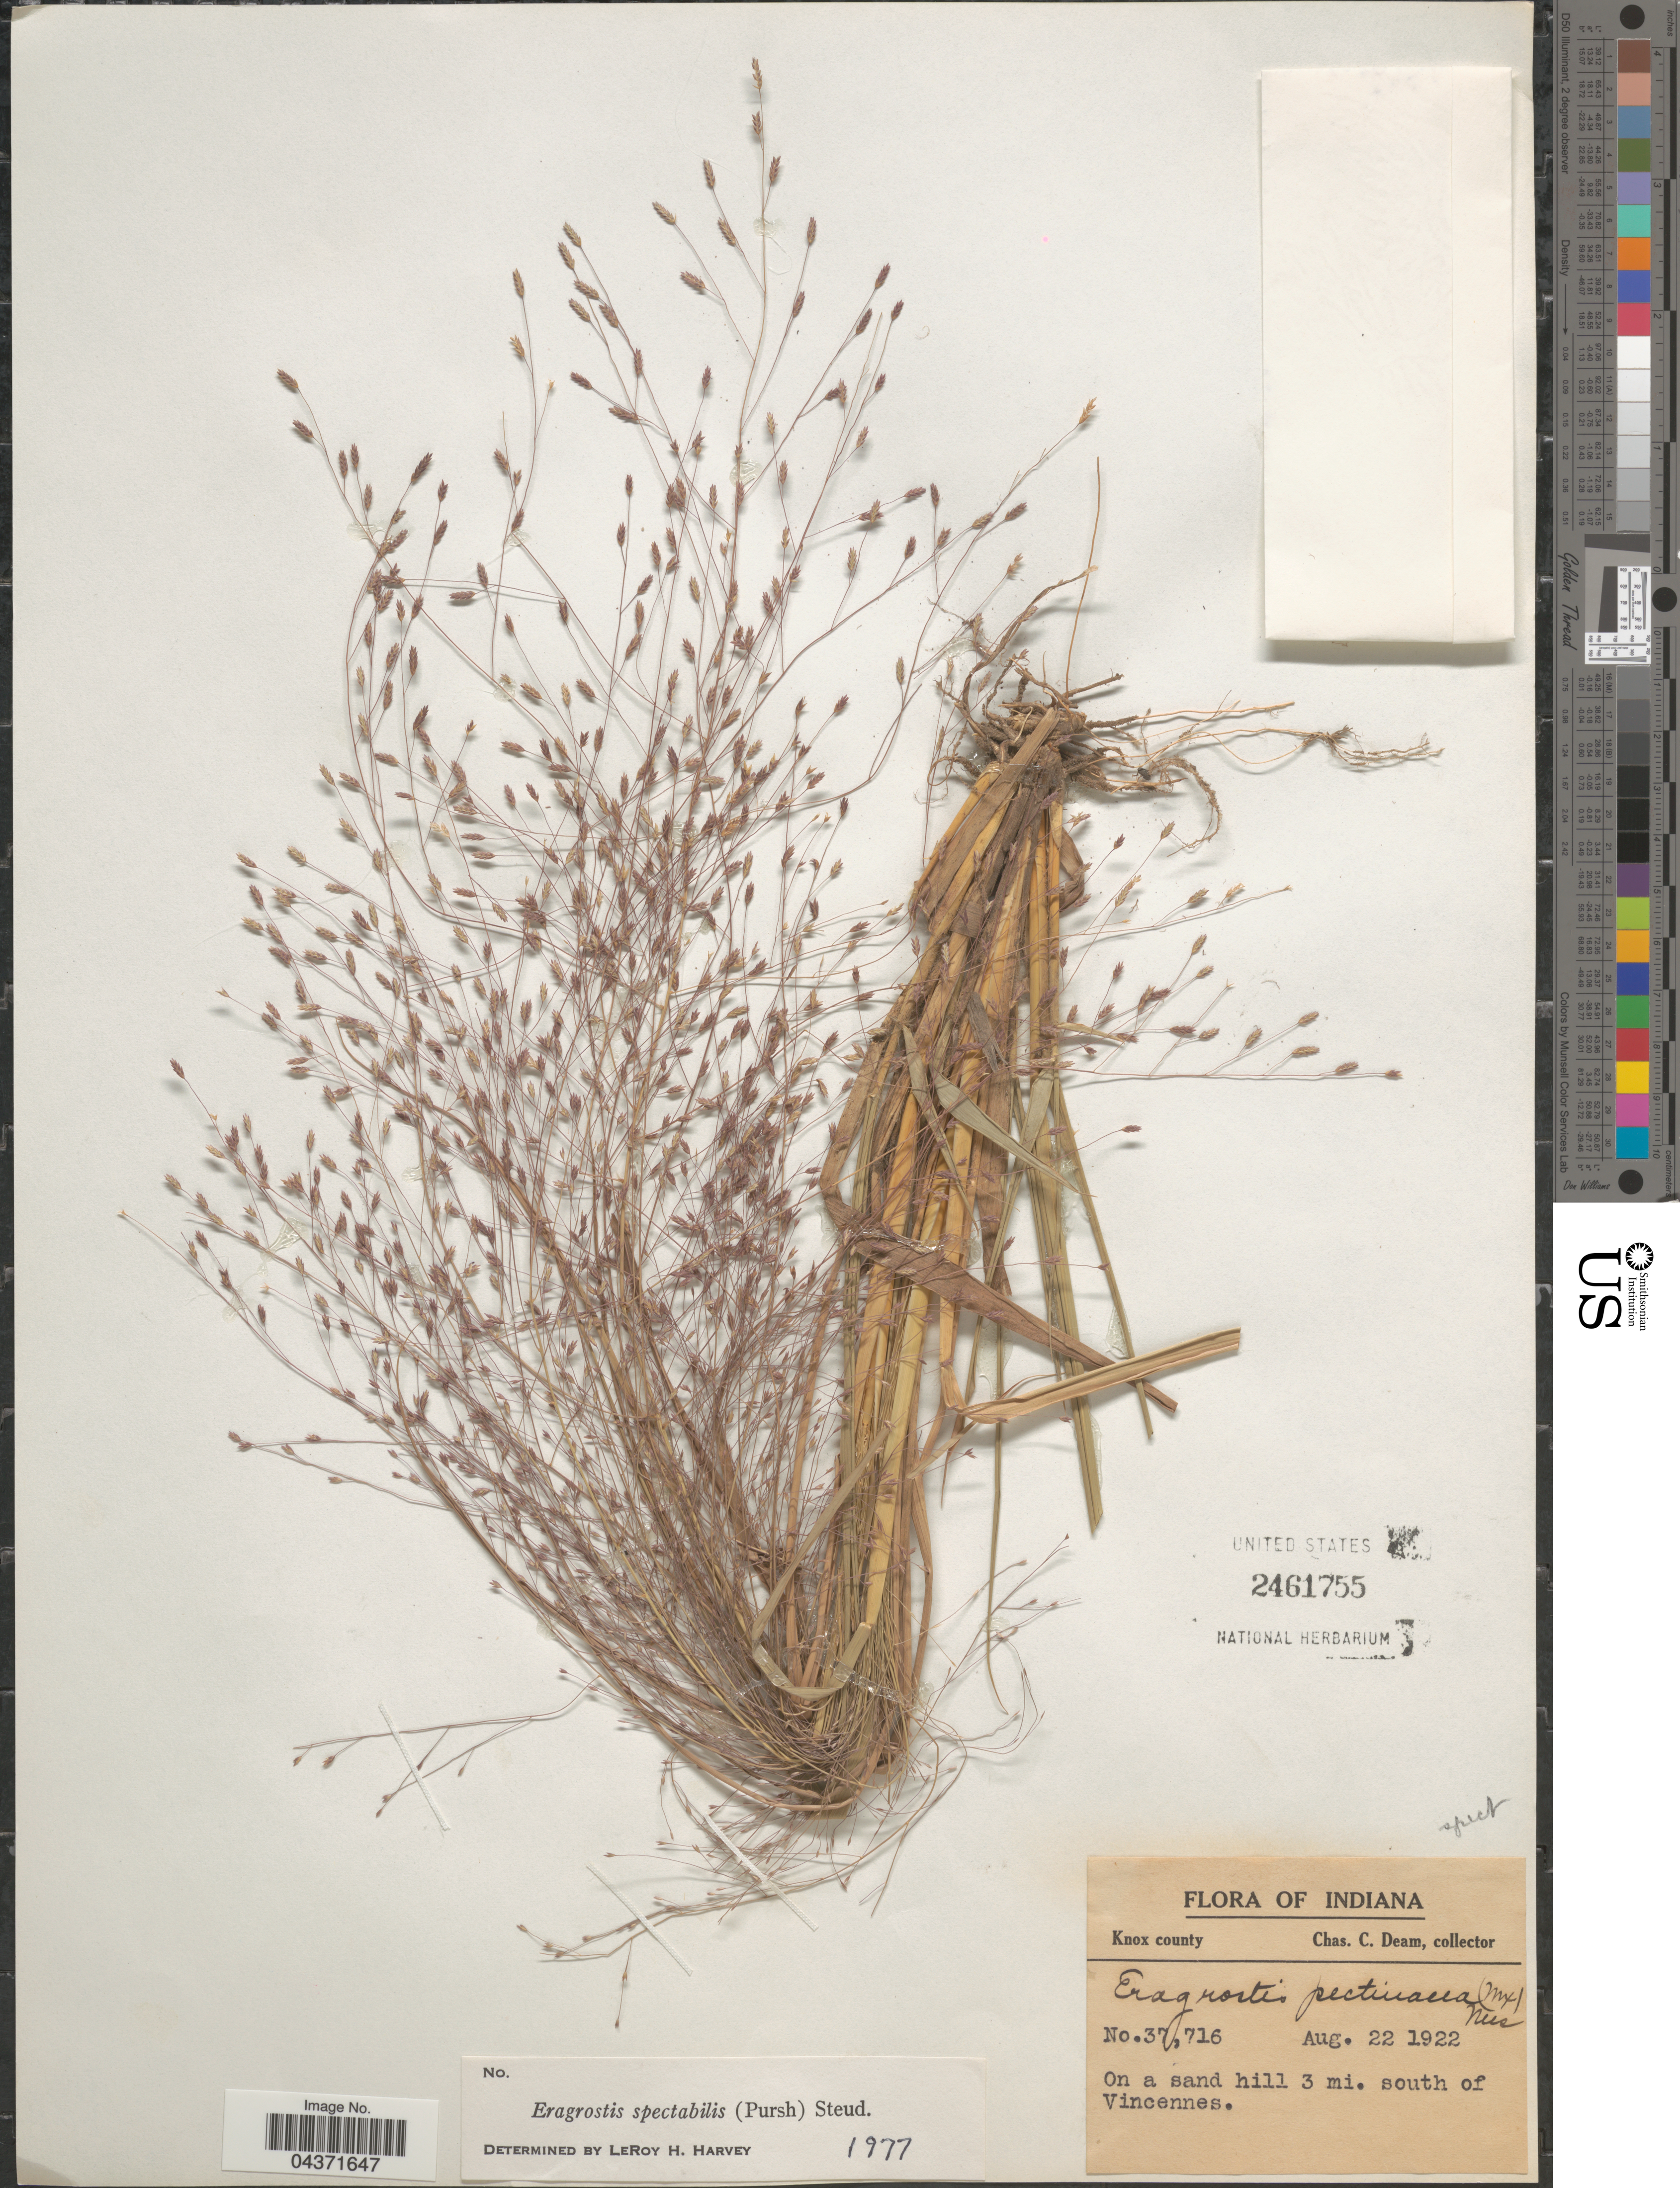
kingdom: Plantae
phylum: Tracheophyta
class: Liliopsida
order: Poales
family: Poaceae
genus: Eragrostis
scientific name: Eragrostis spectabilis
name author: (Pursh) Steud.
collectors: C. C. Deam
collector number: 37716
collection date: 1922-08-22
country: United States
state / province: Indiana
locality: Knox county. On a sand hill 3 mi. south of Vincennes.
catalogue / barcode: US 2461755